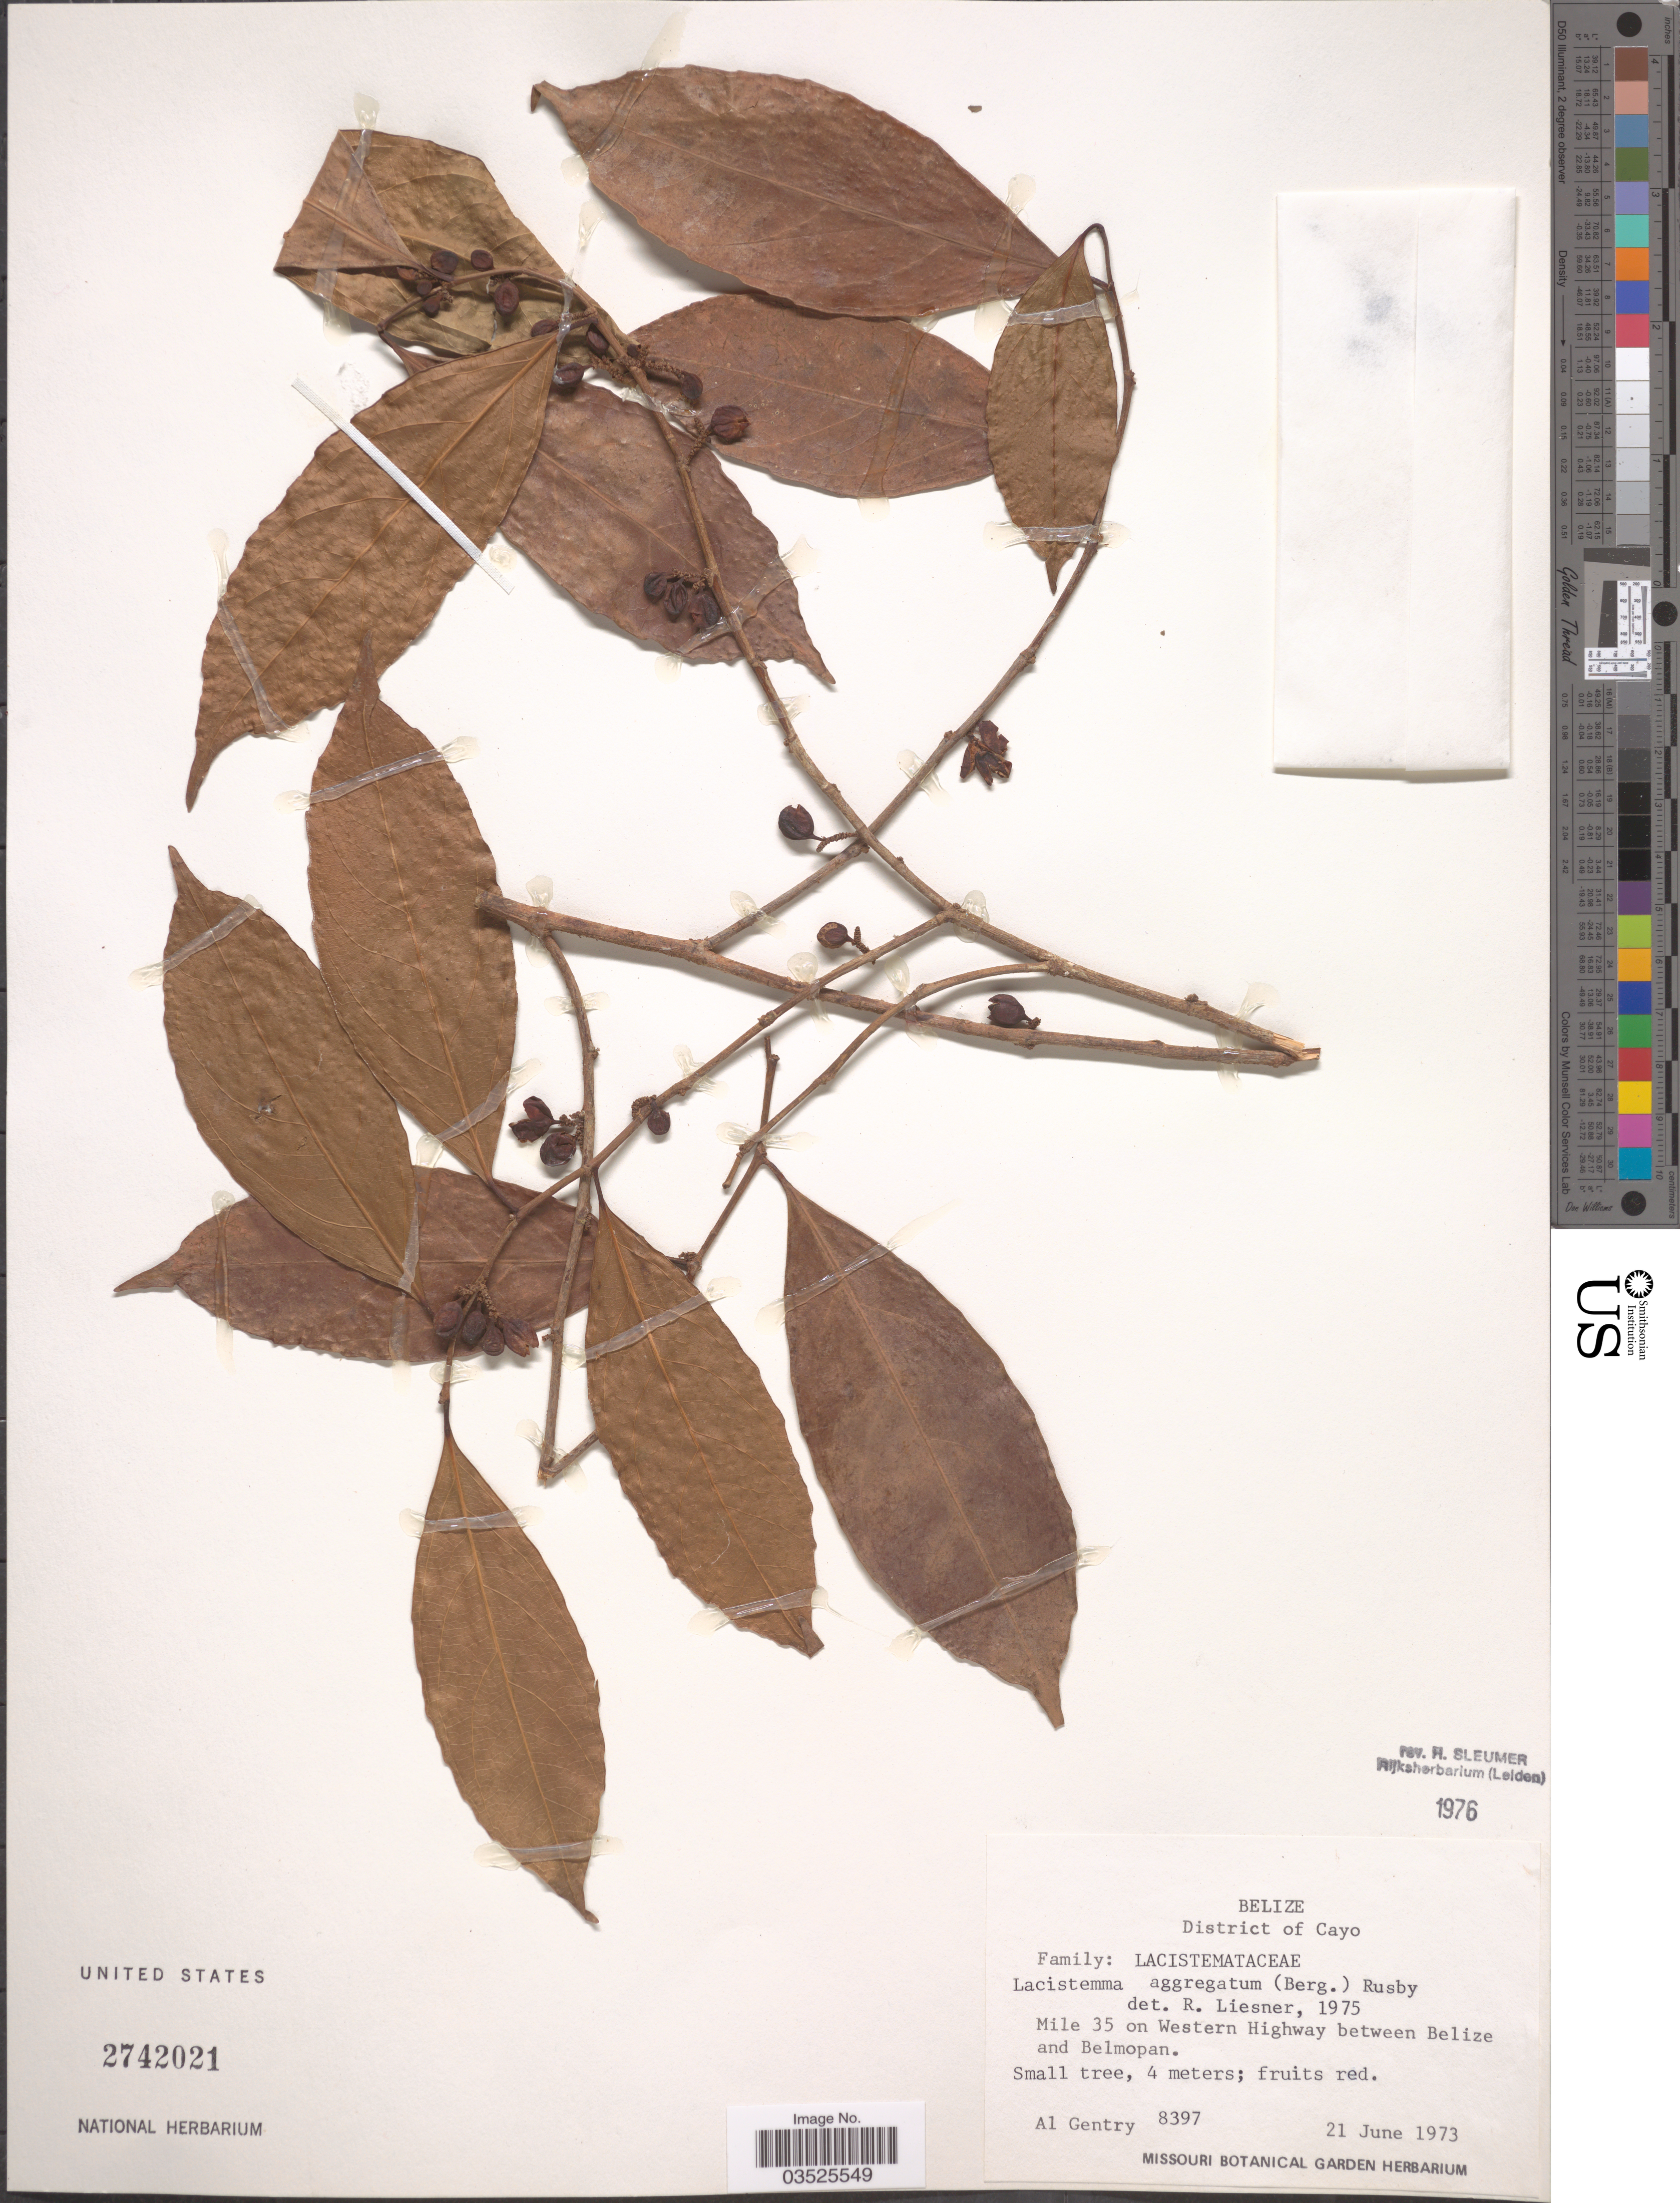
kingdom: Plantae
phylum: Tracheophyta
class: Magnoliopsida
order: Malpighiales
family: Lacistemataceae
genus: Lacistema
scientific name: Lacistema aggregatum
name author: (P.J. Bergius) Rusby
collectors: A. H. Gentry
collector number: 8397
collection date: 1973-06-21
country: Belize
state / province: Cayo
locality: District of Cayo. Mile 35 on Western Highway between Belize and Belmopan.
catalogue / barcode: US 2742021